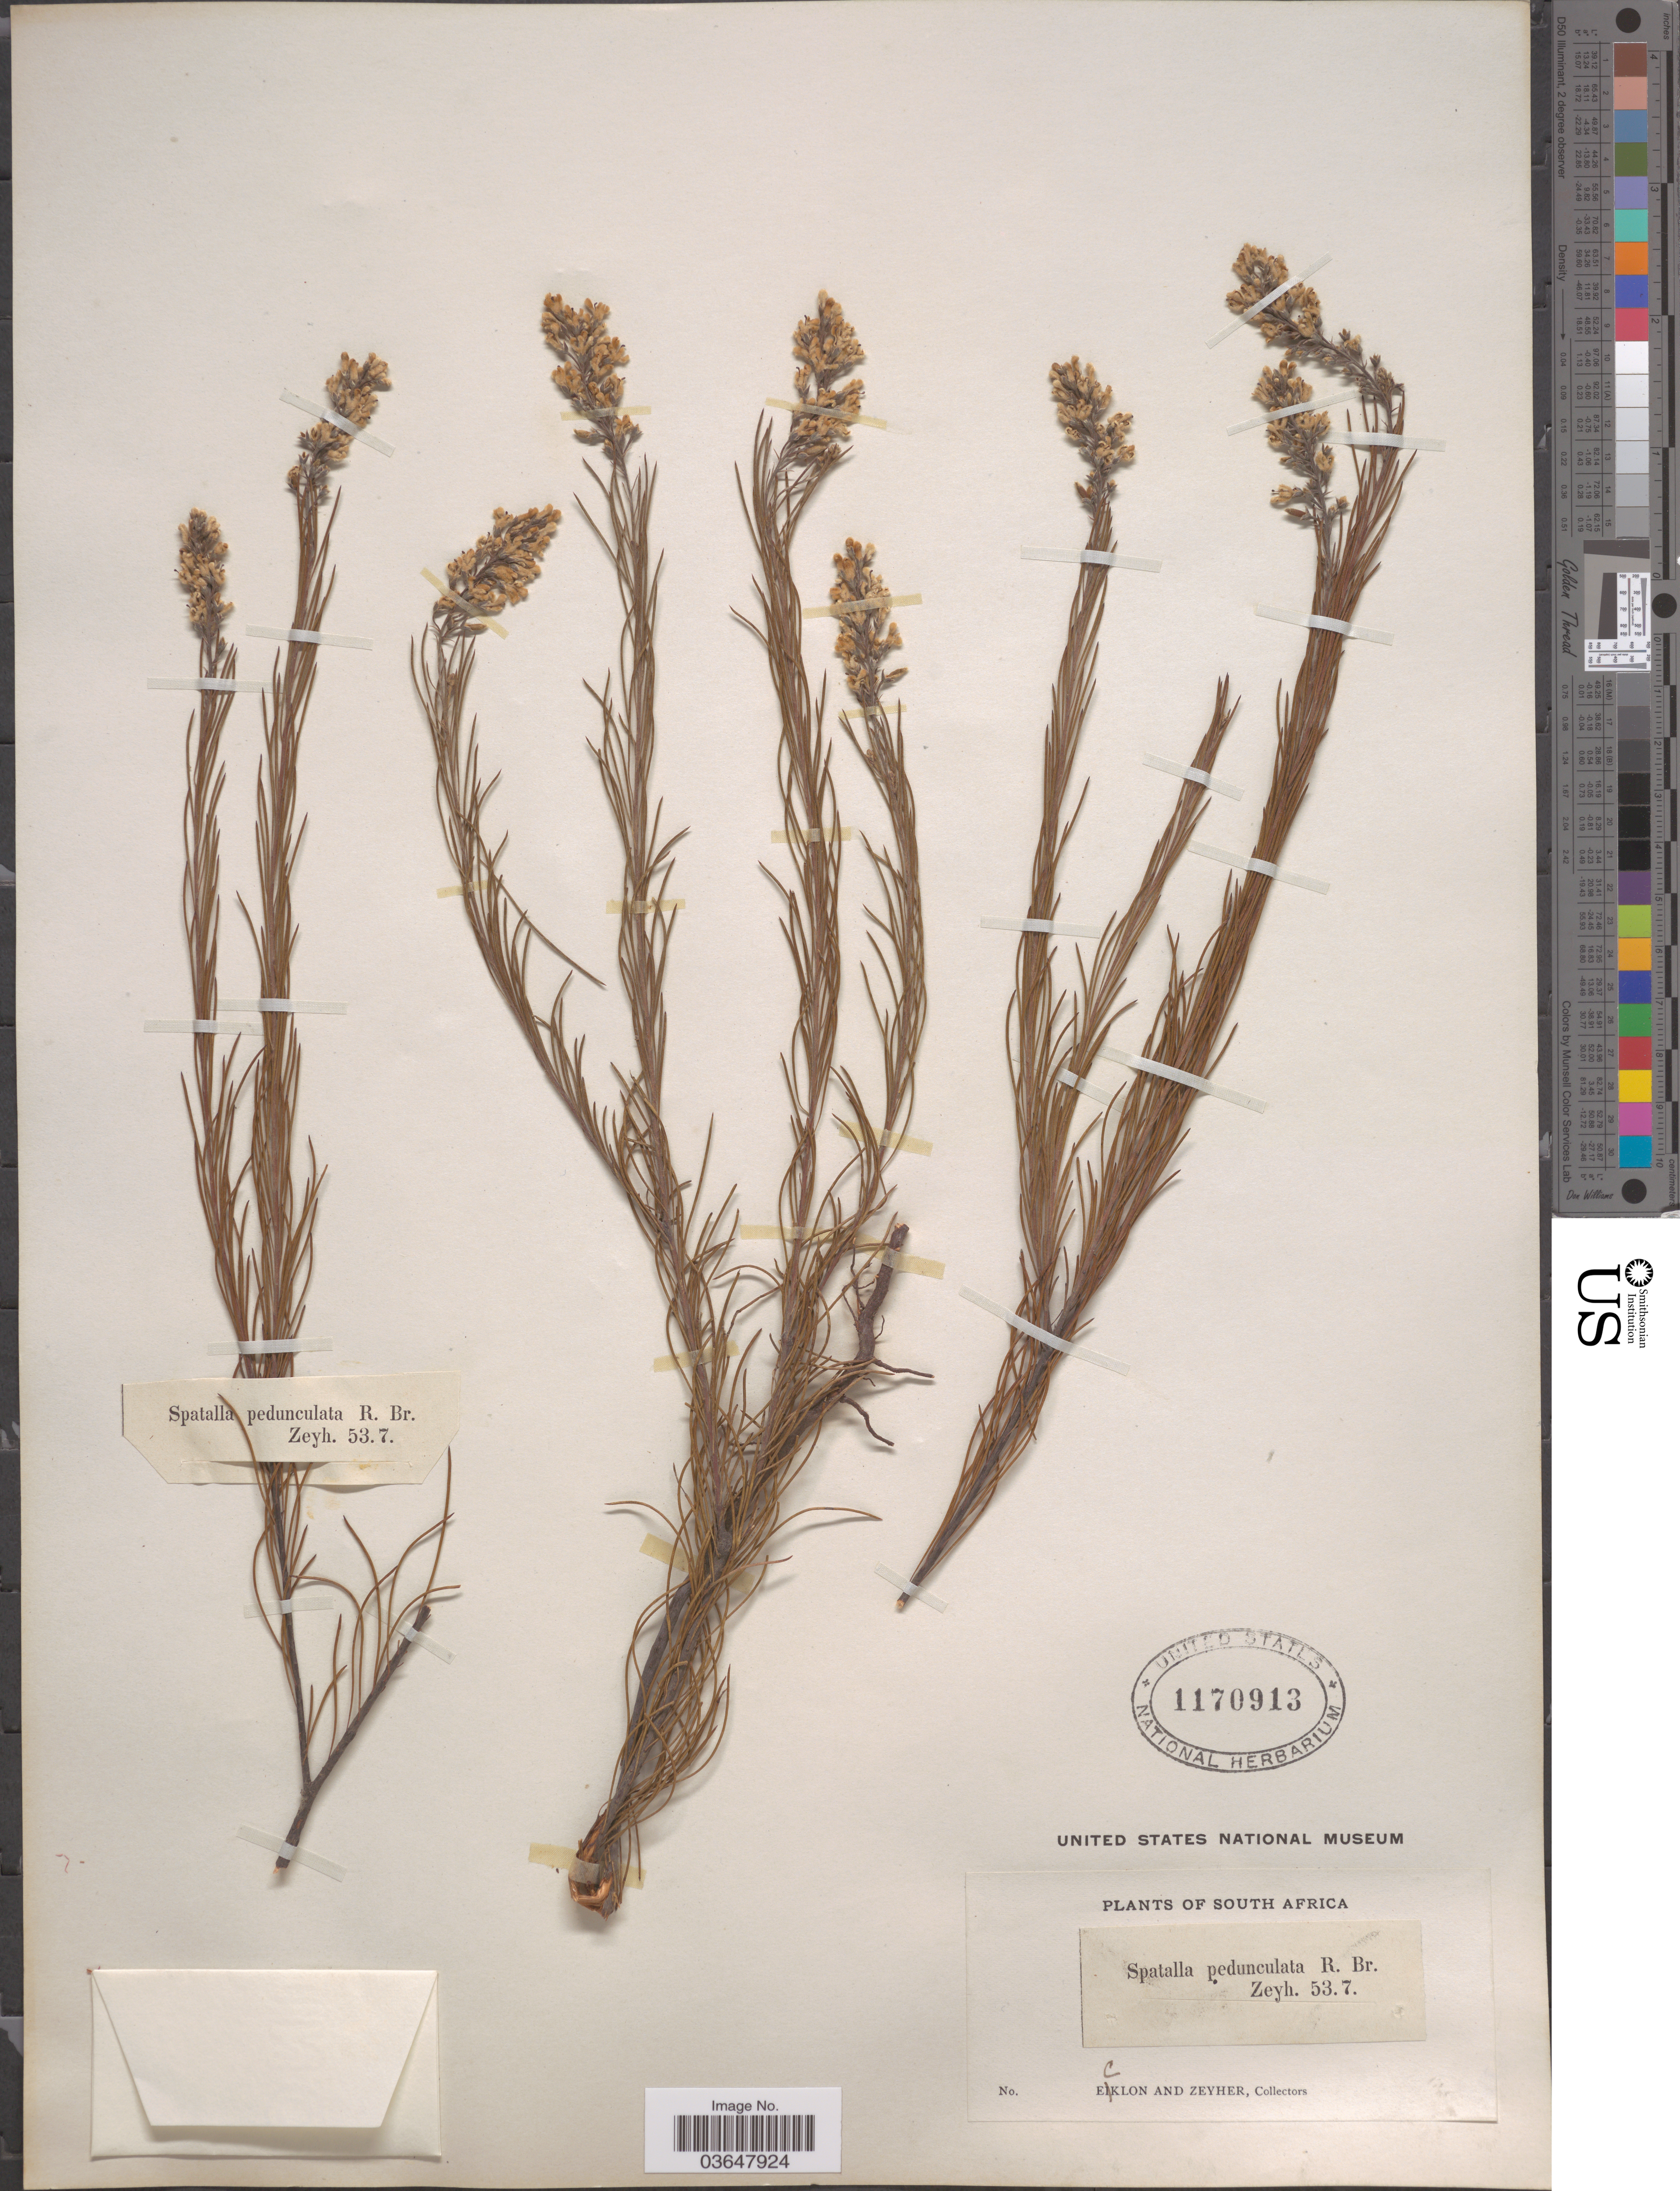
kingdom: Plantae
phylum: Tracheophyta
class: Magnoliopsida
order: Proteales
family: Proteaceae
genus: Spatalla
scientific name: Spatalla curvifolia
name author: Salisb. ex Knight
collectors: -. Ecklon & -. Zeyher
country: South Africa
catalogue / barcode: US 1170913